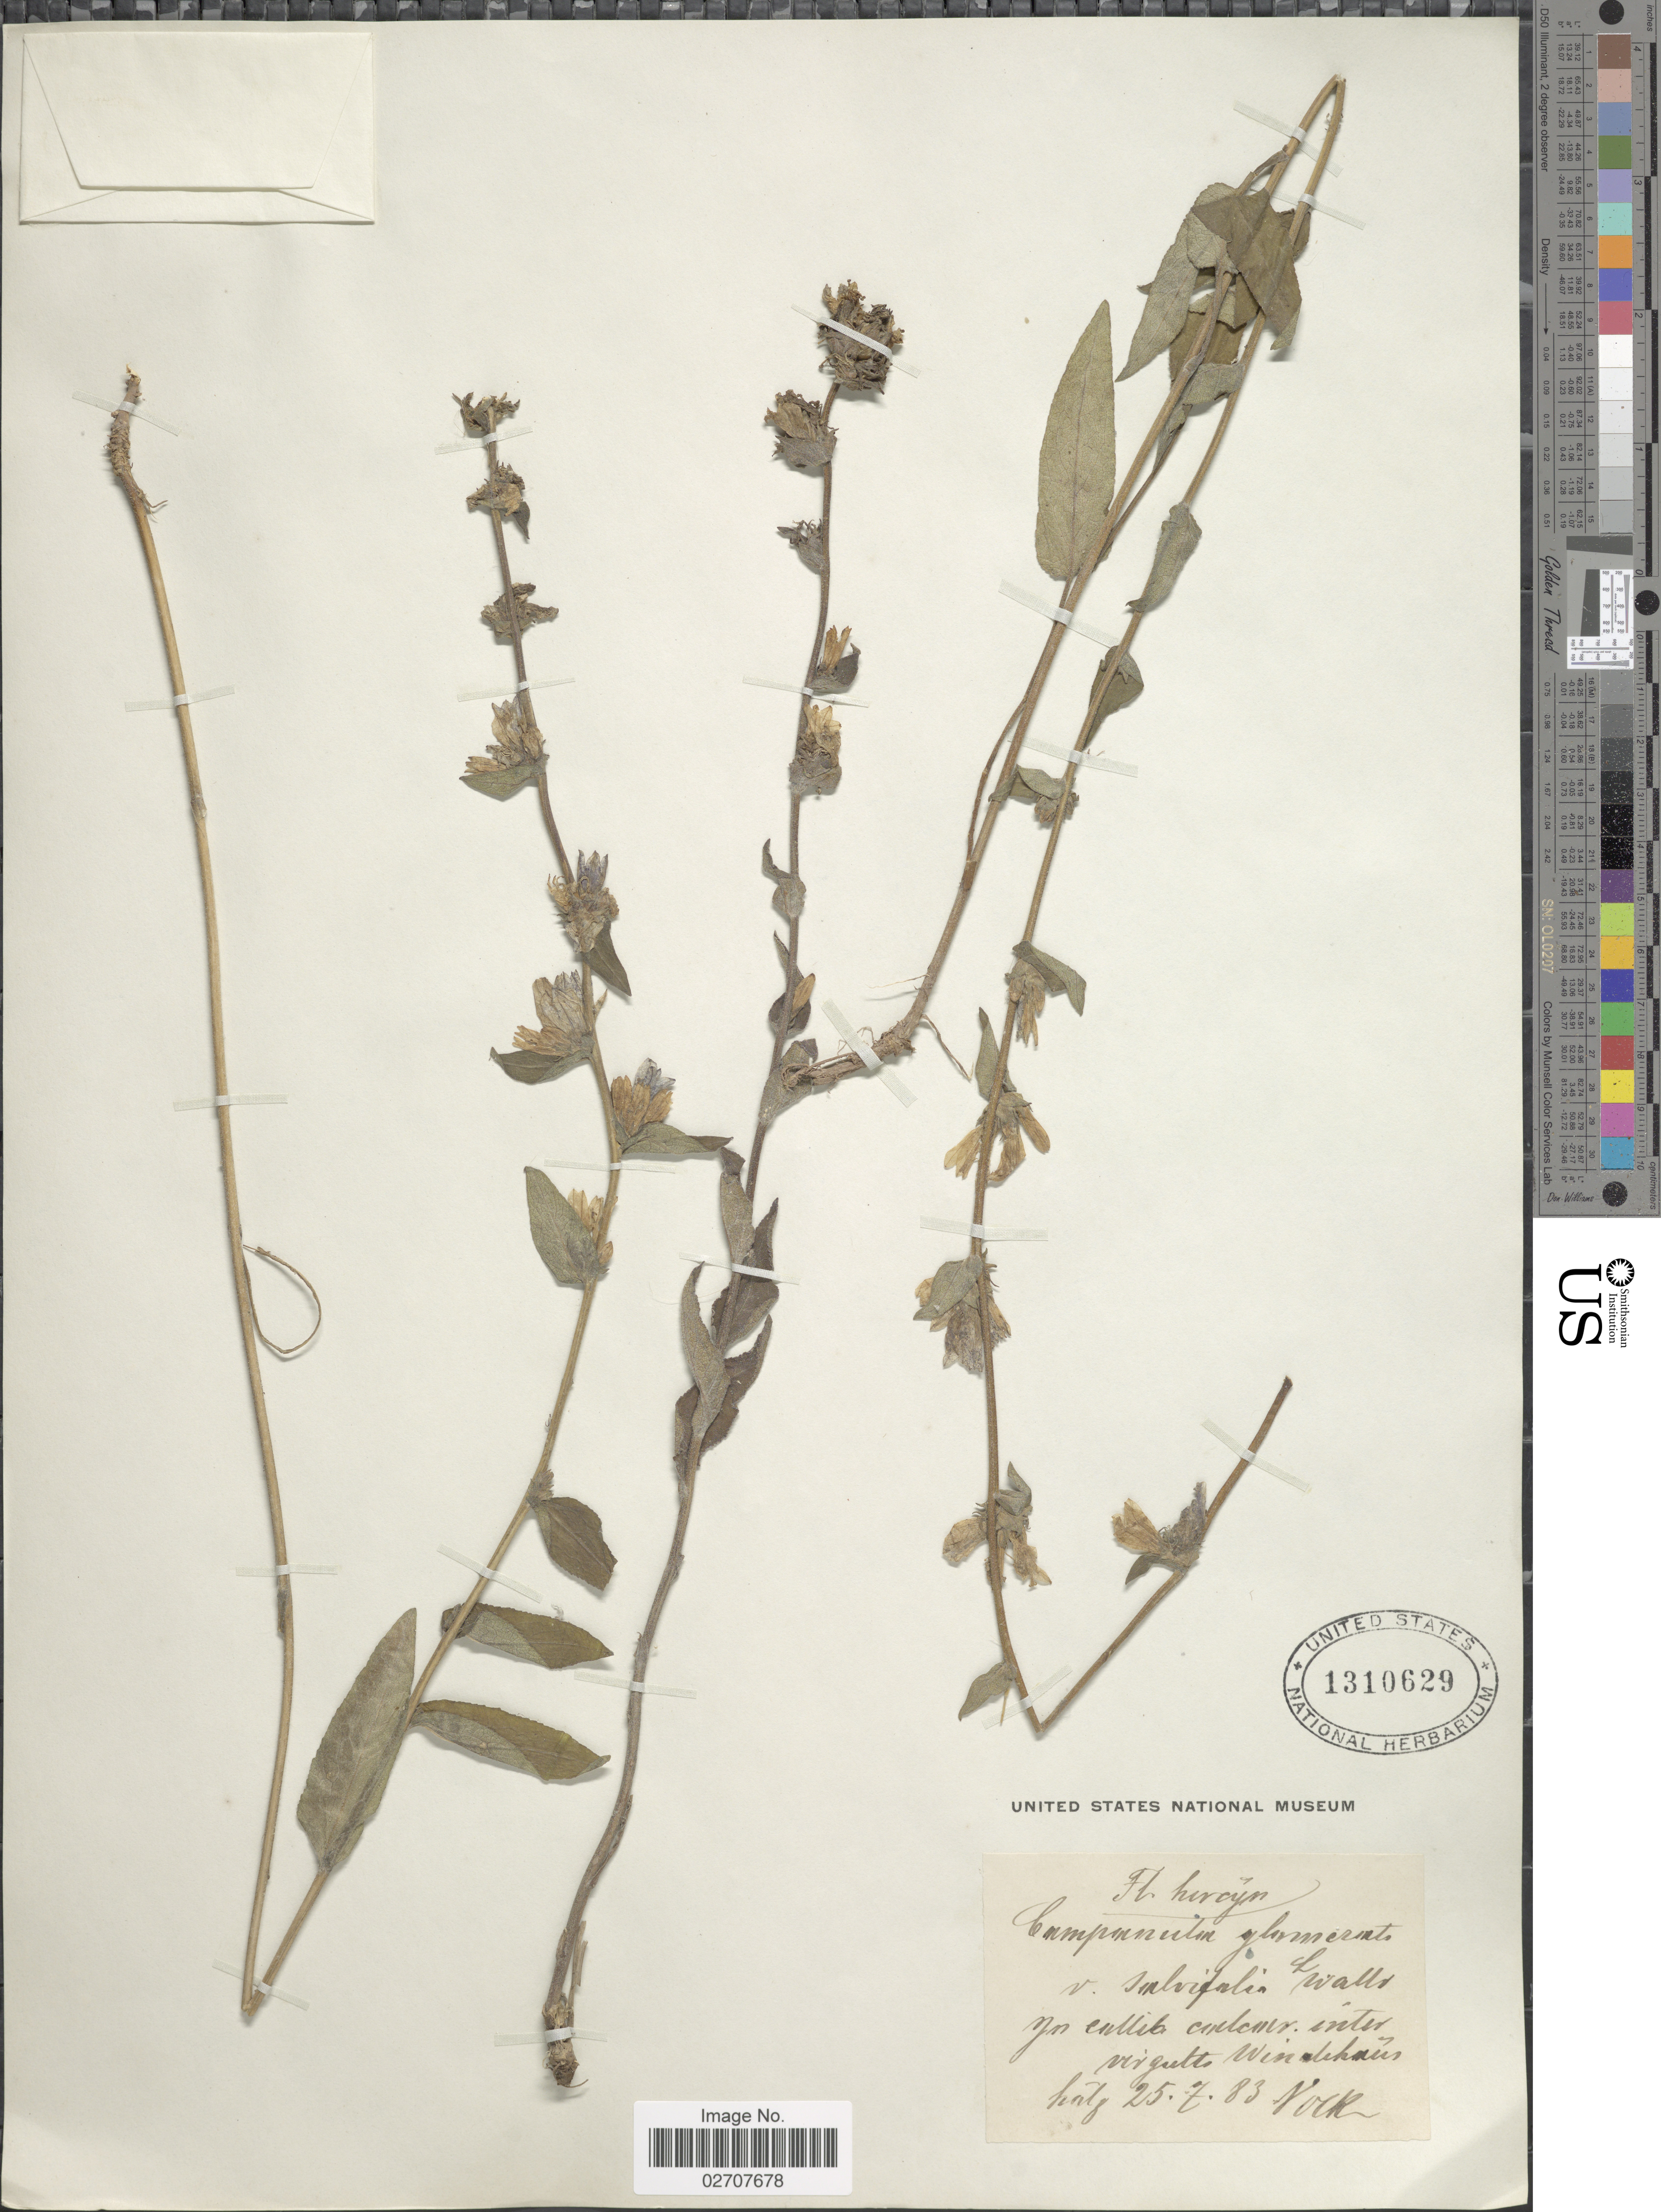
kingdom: Plantae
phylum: Tracheophyta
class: Magnoliopsida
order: Asterales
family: Campanulaceae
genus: Campanula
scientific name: Campanula glomerata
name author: L.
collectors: -. Vocke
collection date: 1883-07-25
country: Germany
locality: Windehaus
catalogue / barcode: US 1310629